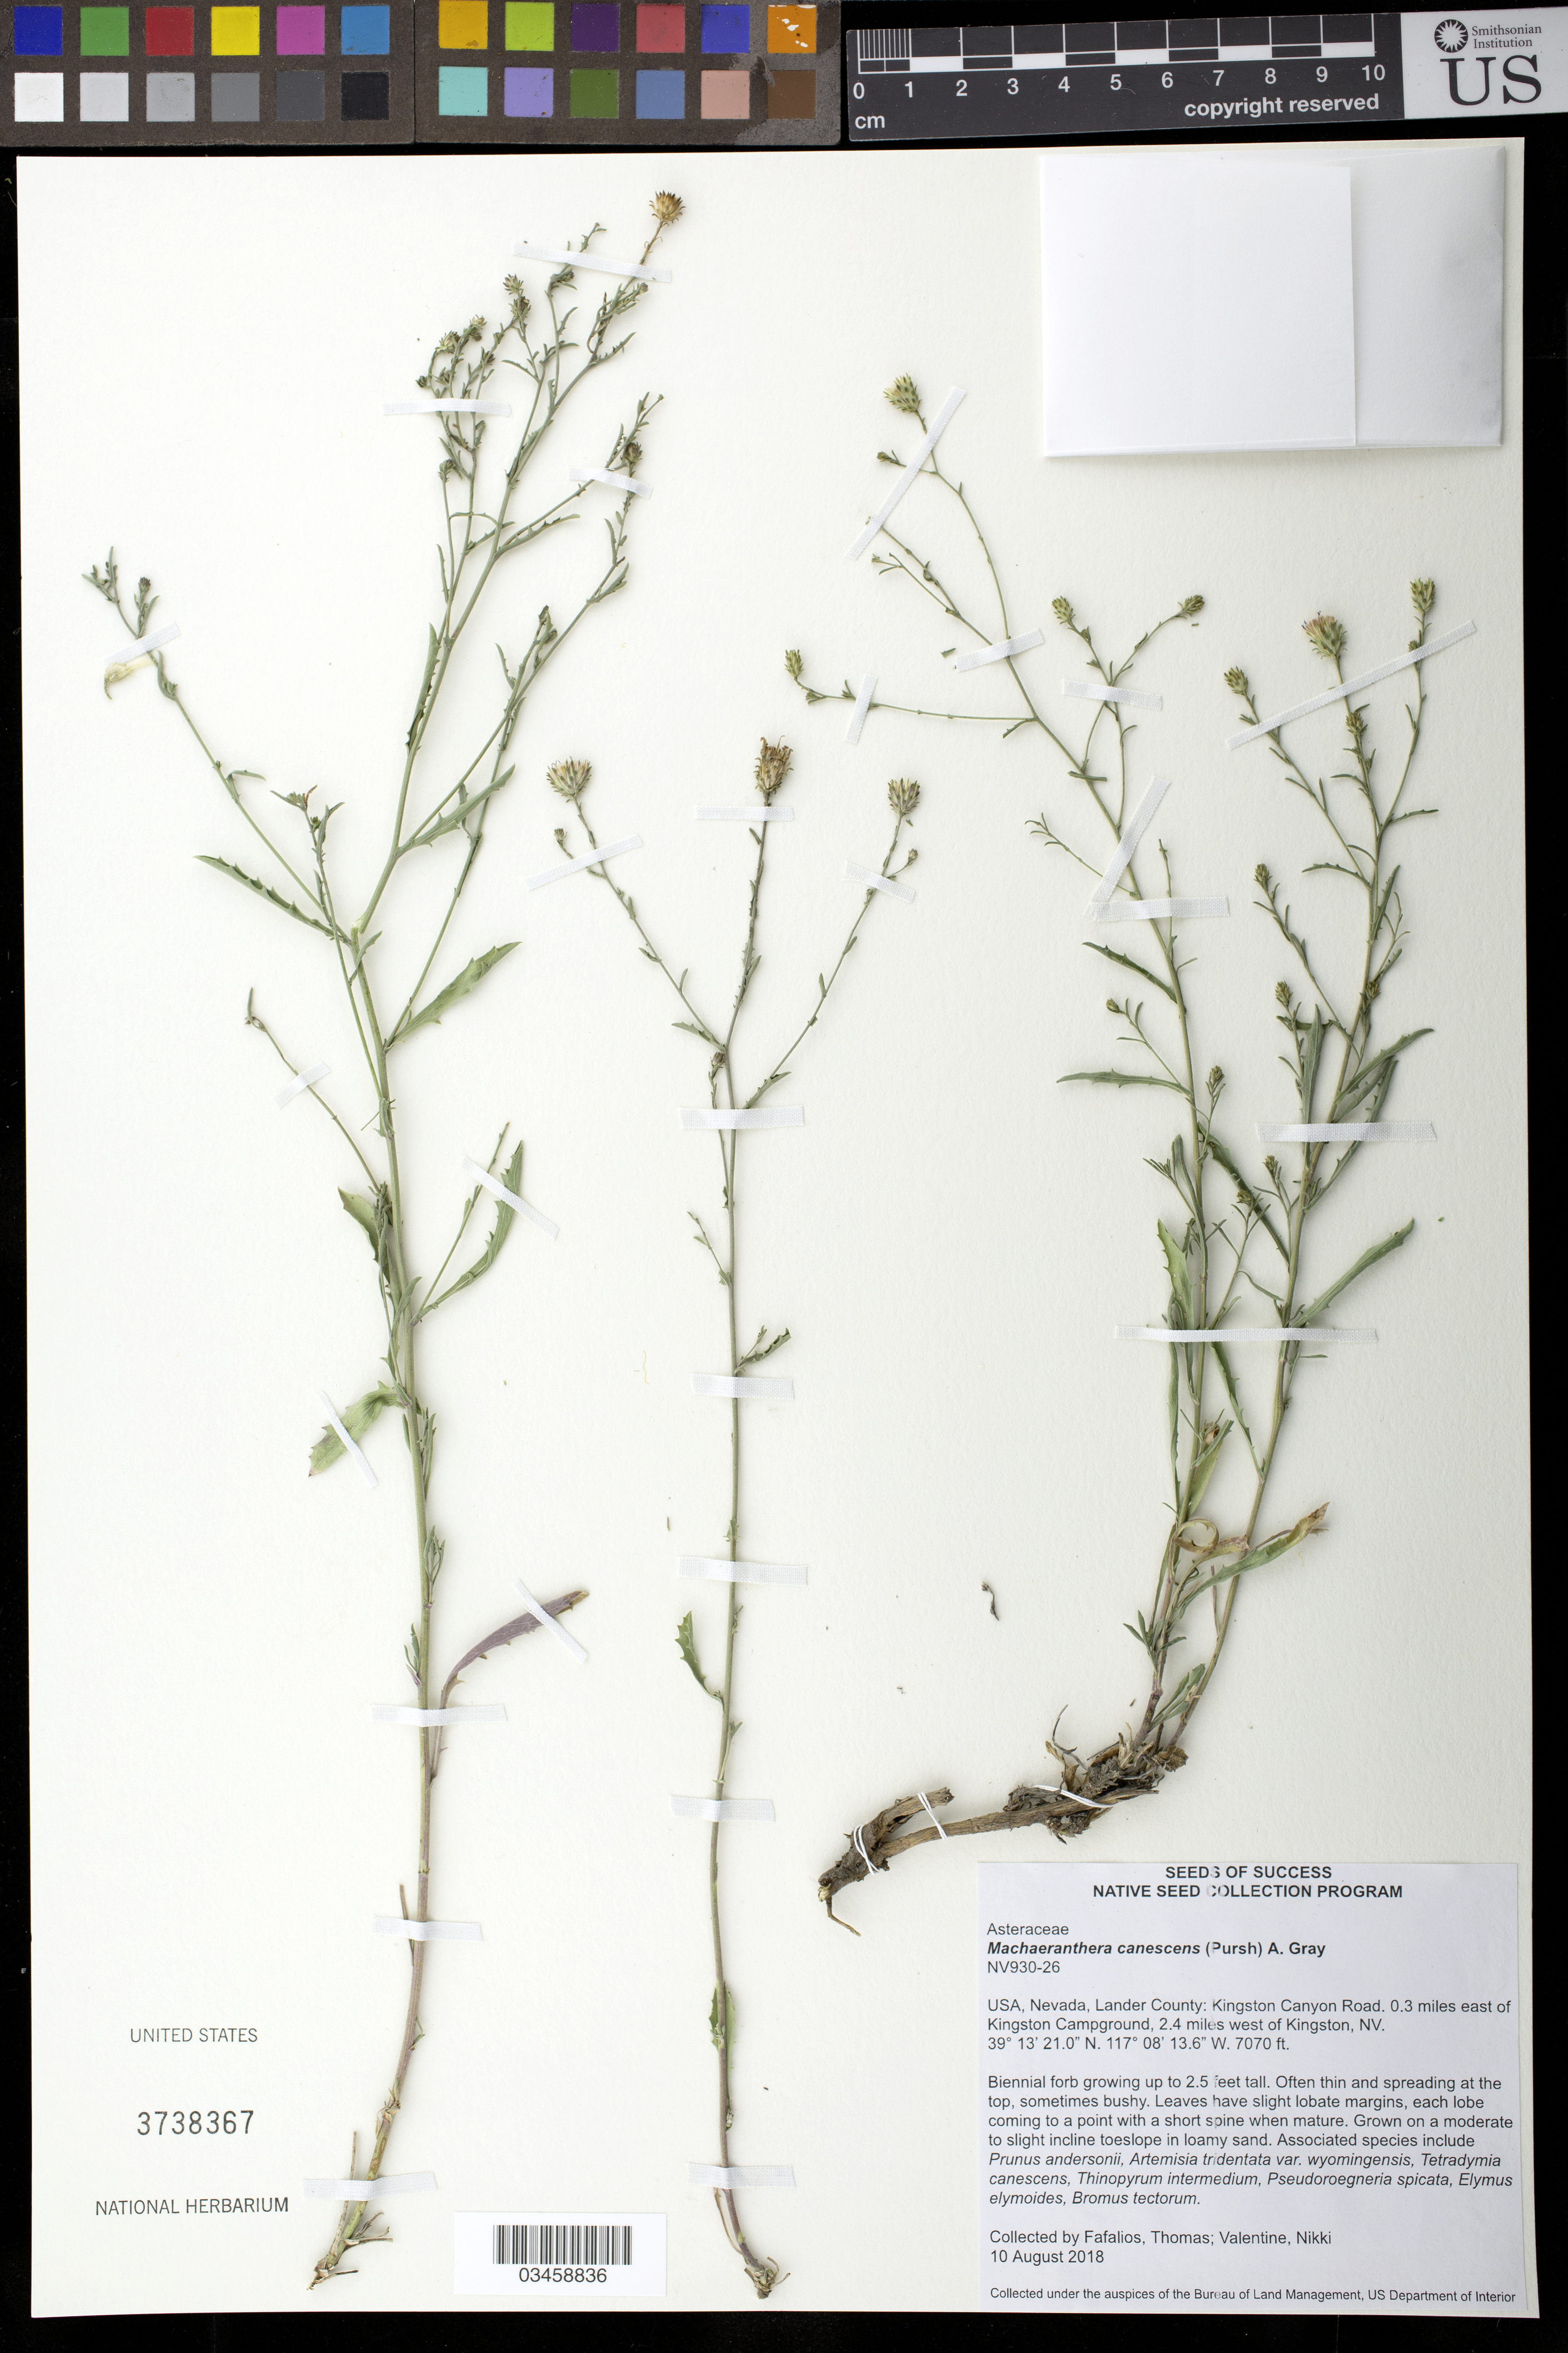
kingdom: Plantae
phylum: Tracheophyta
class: Magnoliopsida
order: Asterales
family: Asteraceae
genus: Machaeranthera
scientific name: Machaeranthera canescens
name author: (Pursh) A. Gray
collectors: T. Fafalios & N. Valentine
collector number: NV930-26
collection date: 2018-08-10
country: United States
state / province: Nevada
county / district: Lander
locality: Kingston Canyon Road, 0.3 mi. E of Kingston Campground, 2.4 mi. W of Kingston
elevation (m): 2155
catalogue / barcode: US 3738367